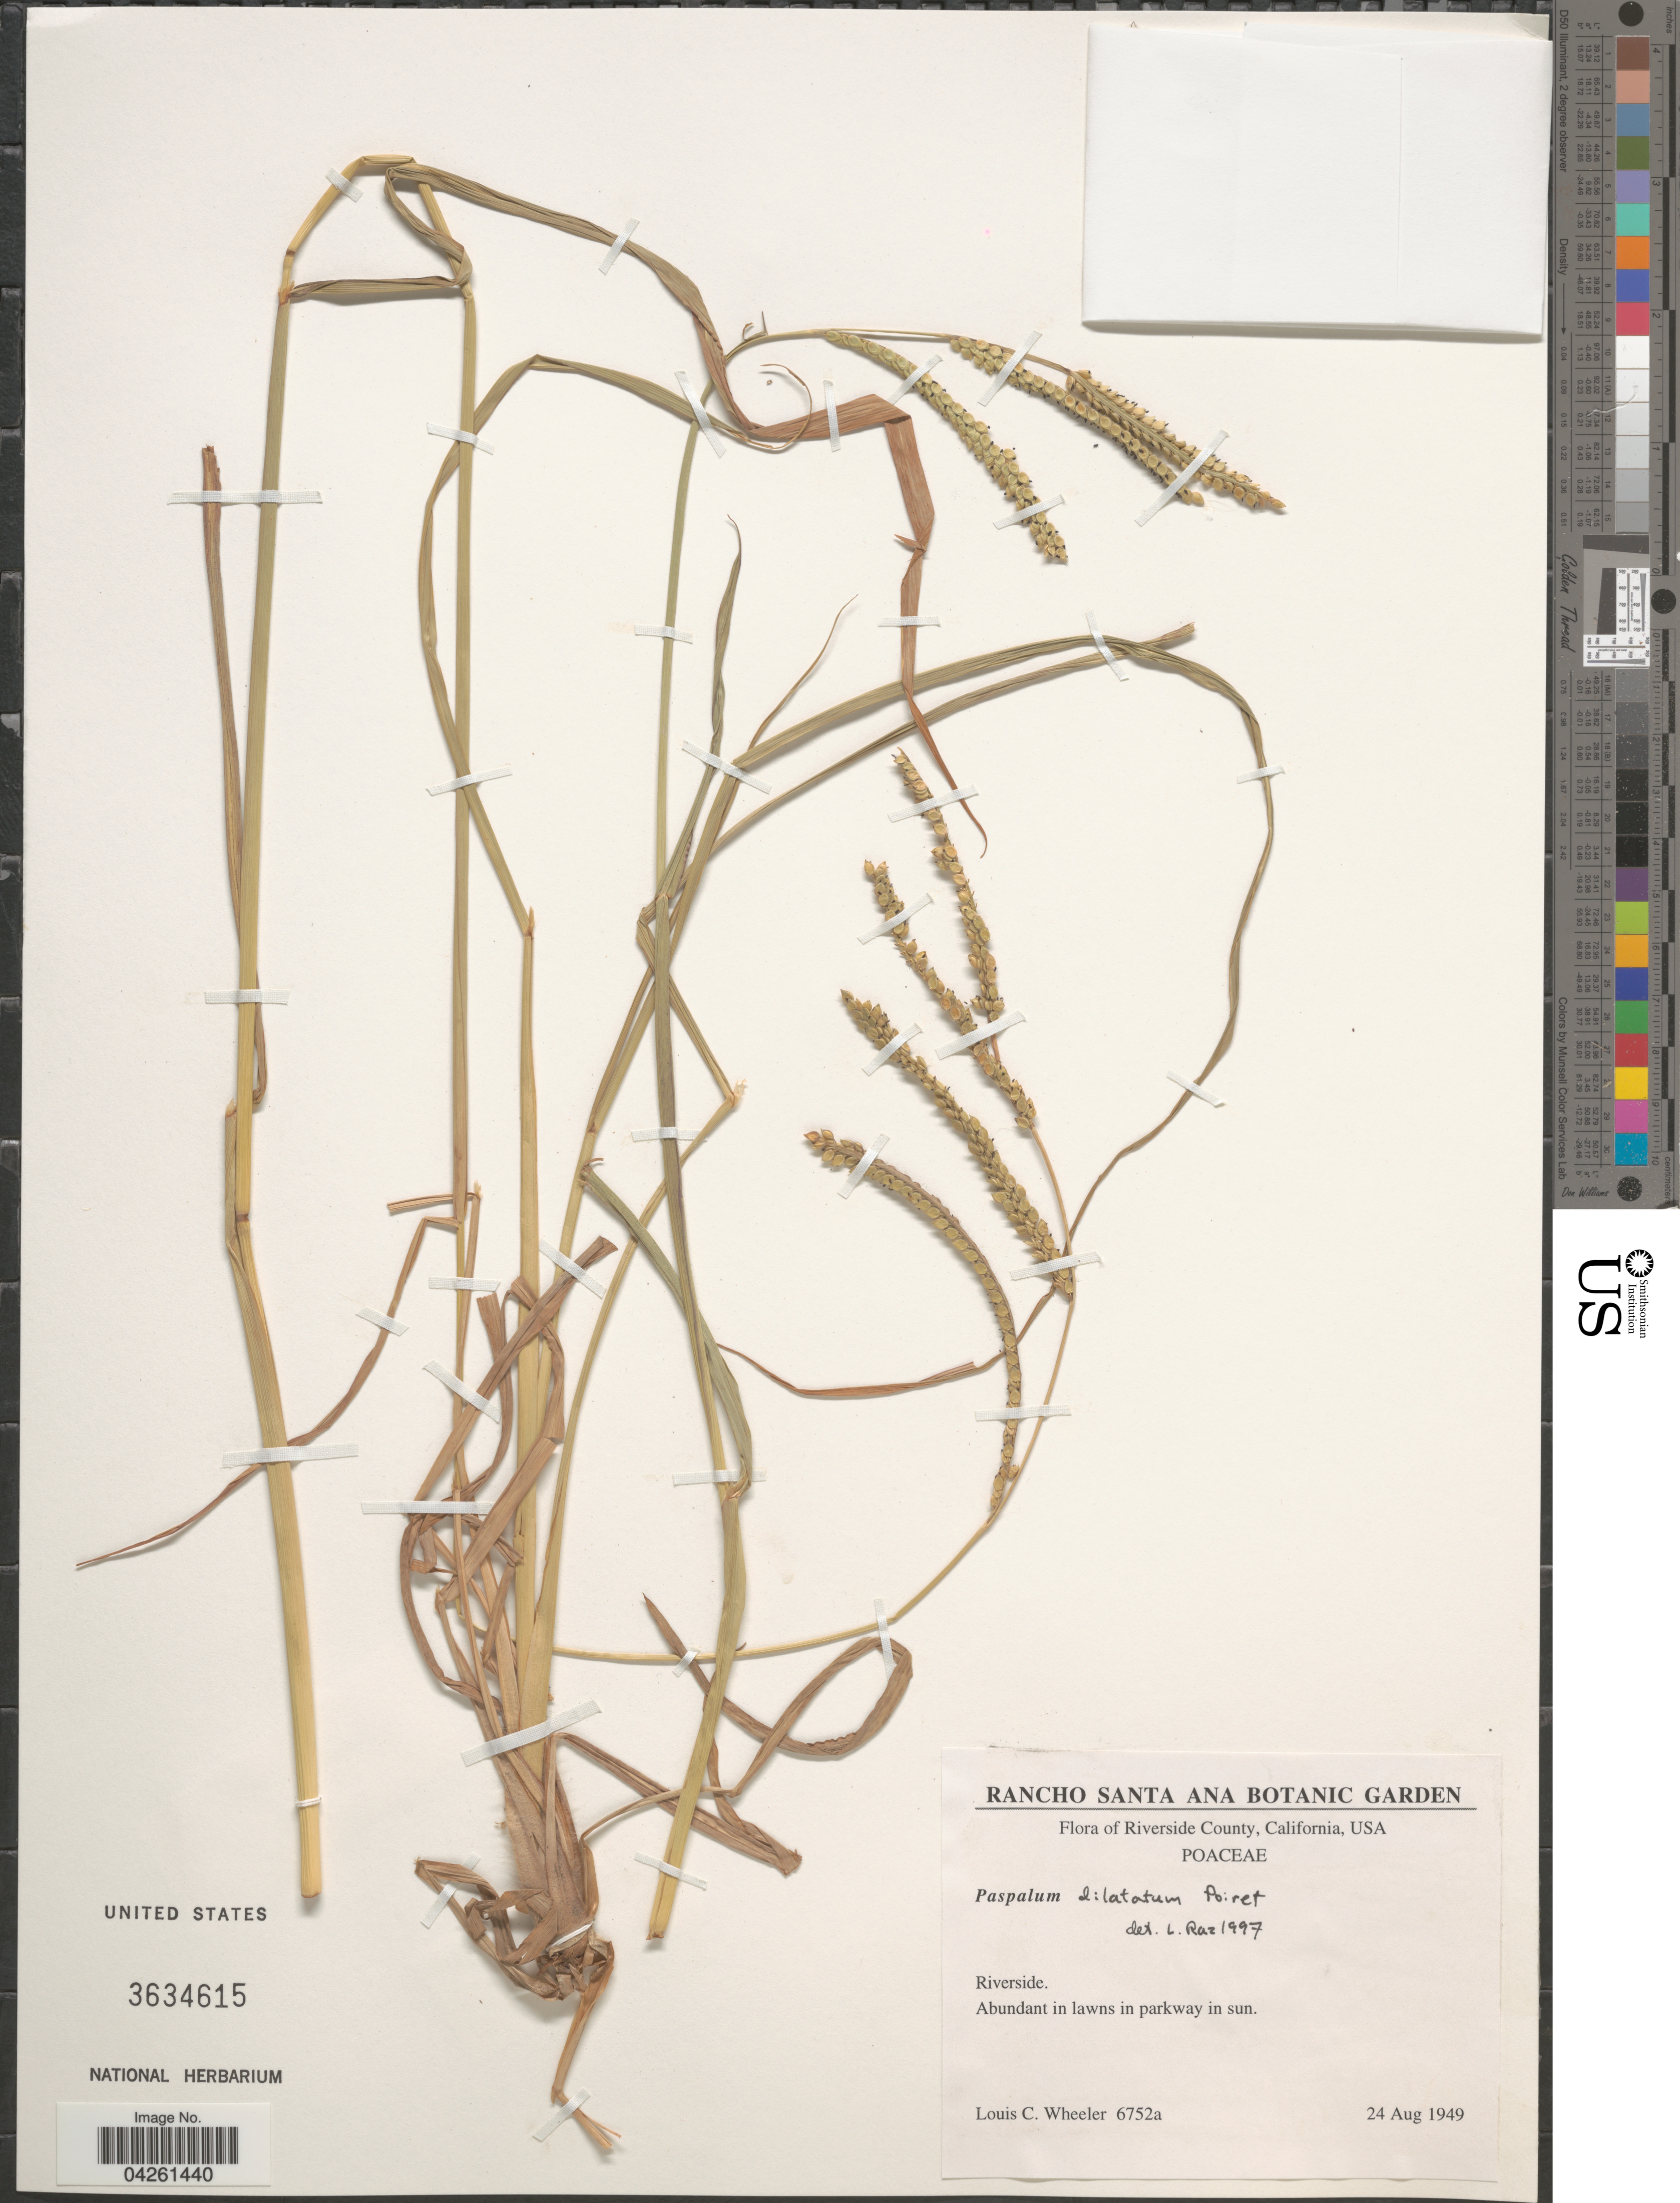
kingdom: Plantae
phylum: Tracheophyta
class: Liliopsida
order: Poales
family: Poaceae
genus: Paspalum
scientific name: Paspalum dilatatum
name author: Poir.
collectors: L. C. Wheeler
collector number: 6752a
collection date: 1949-08-24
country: United States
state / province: California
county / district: Riverside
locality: Riverside County. Riverside.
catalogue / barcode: US 3634615